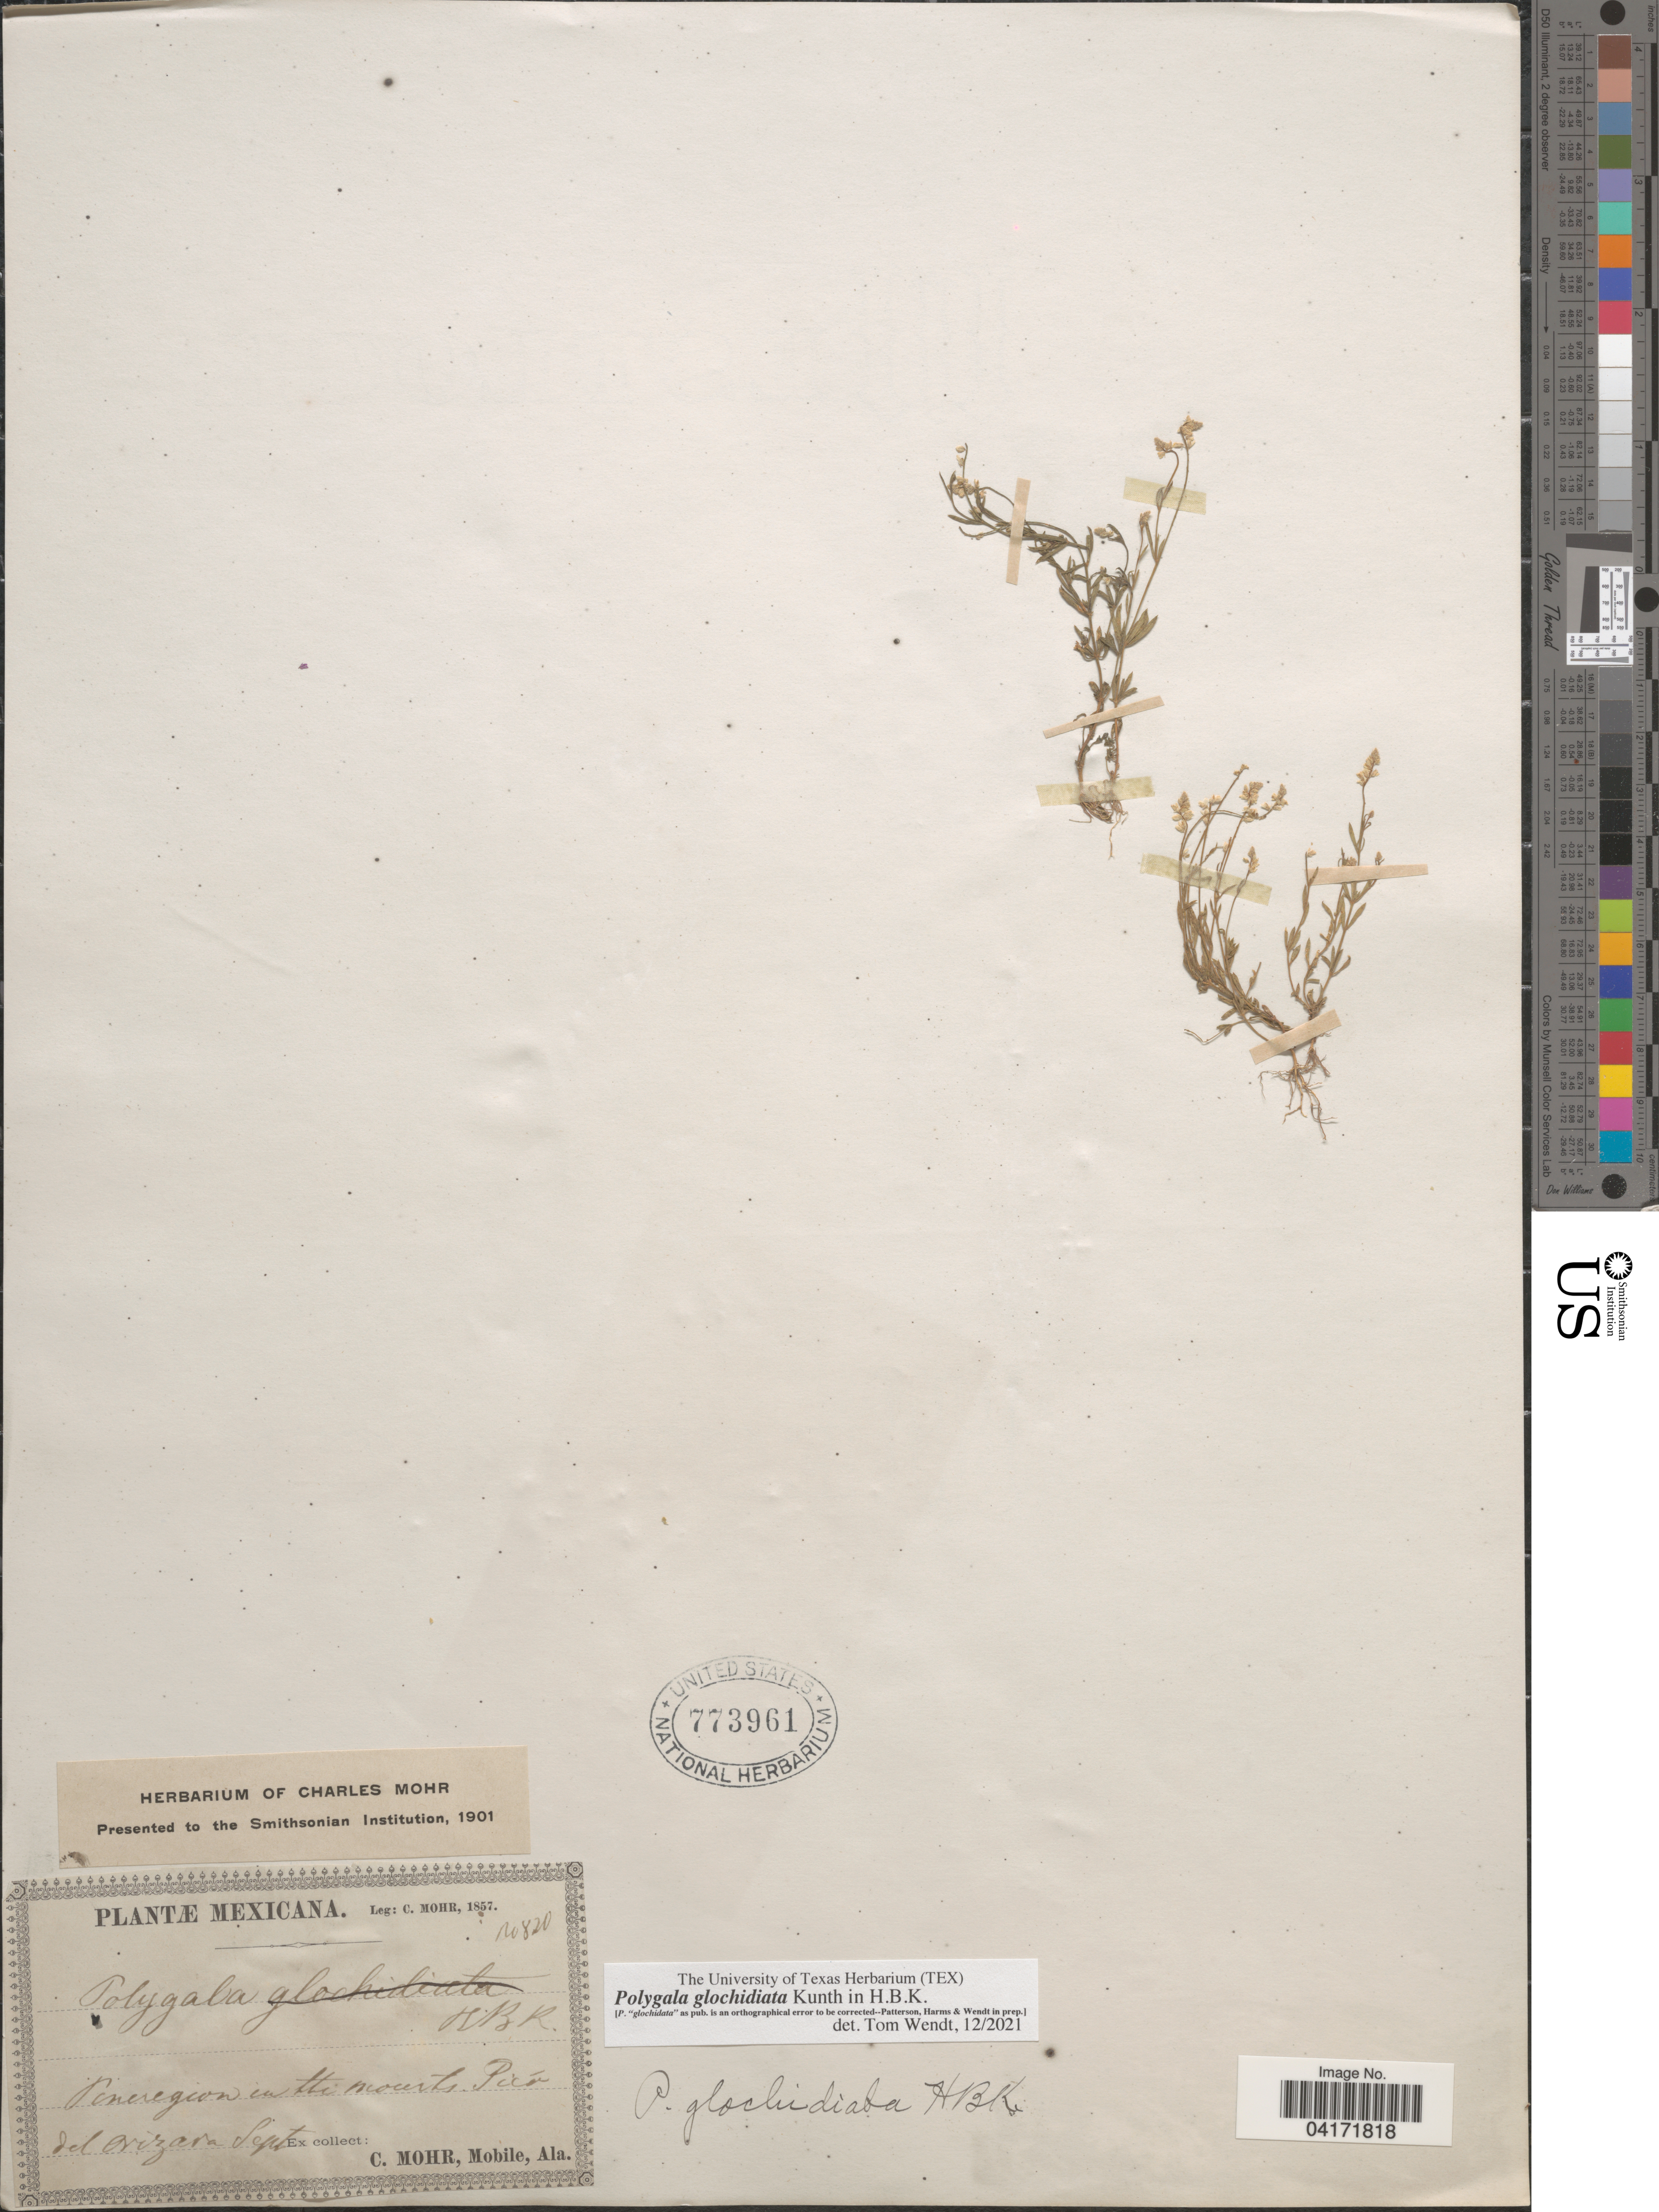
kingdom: Plantae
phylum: Tracheophyta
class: Magnoliopsida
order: Fabales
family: Polygalaceae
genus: Polygala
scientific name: Polygala glochidiata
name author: Kunth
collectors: C. T. Mohr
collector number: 820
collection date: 1957-09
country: Mexico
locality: Mexicana. Pineregion in the mounts. Picó del Orizara.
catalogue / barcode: US 773961